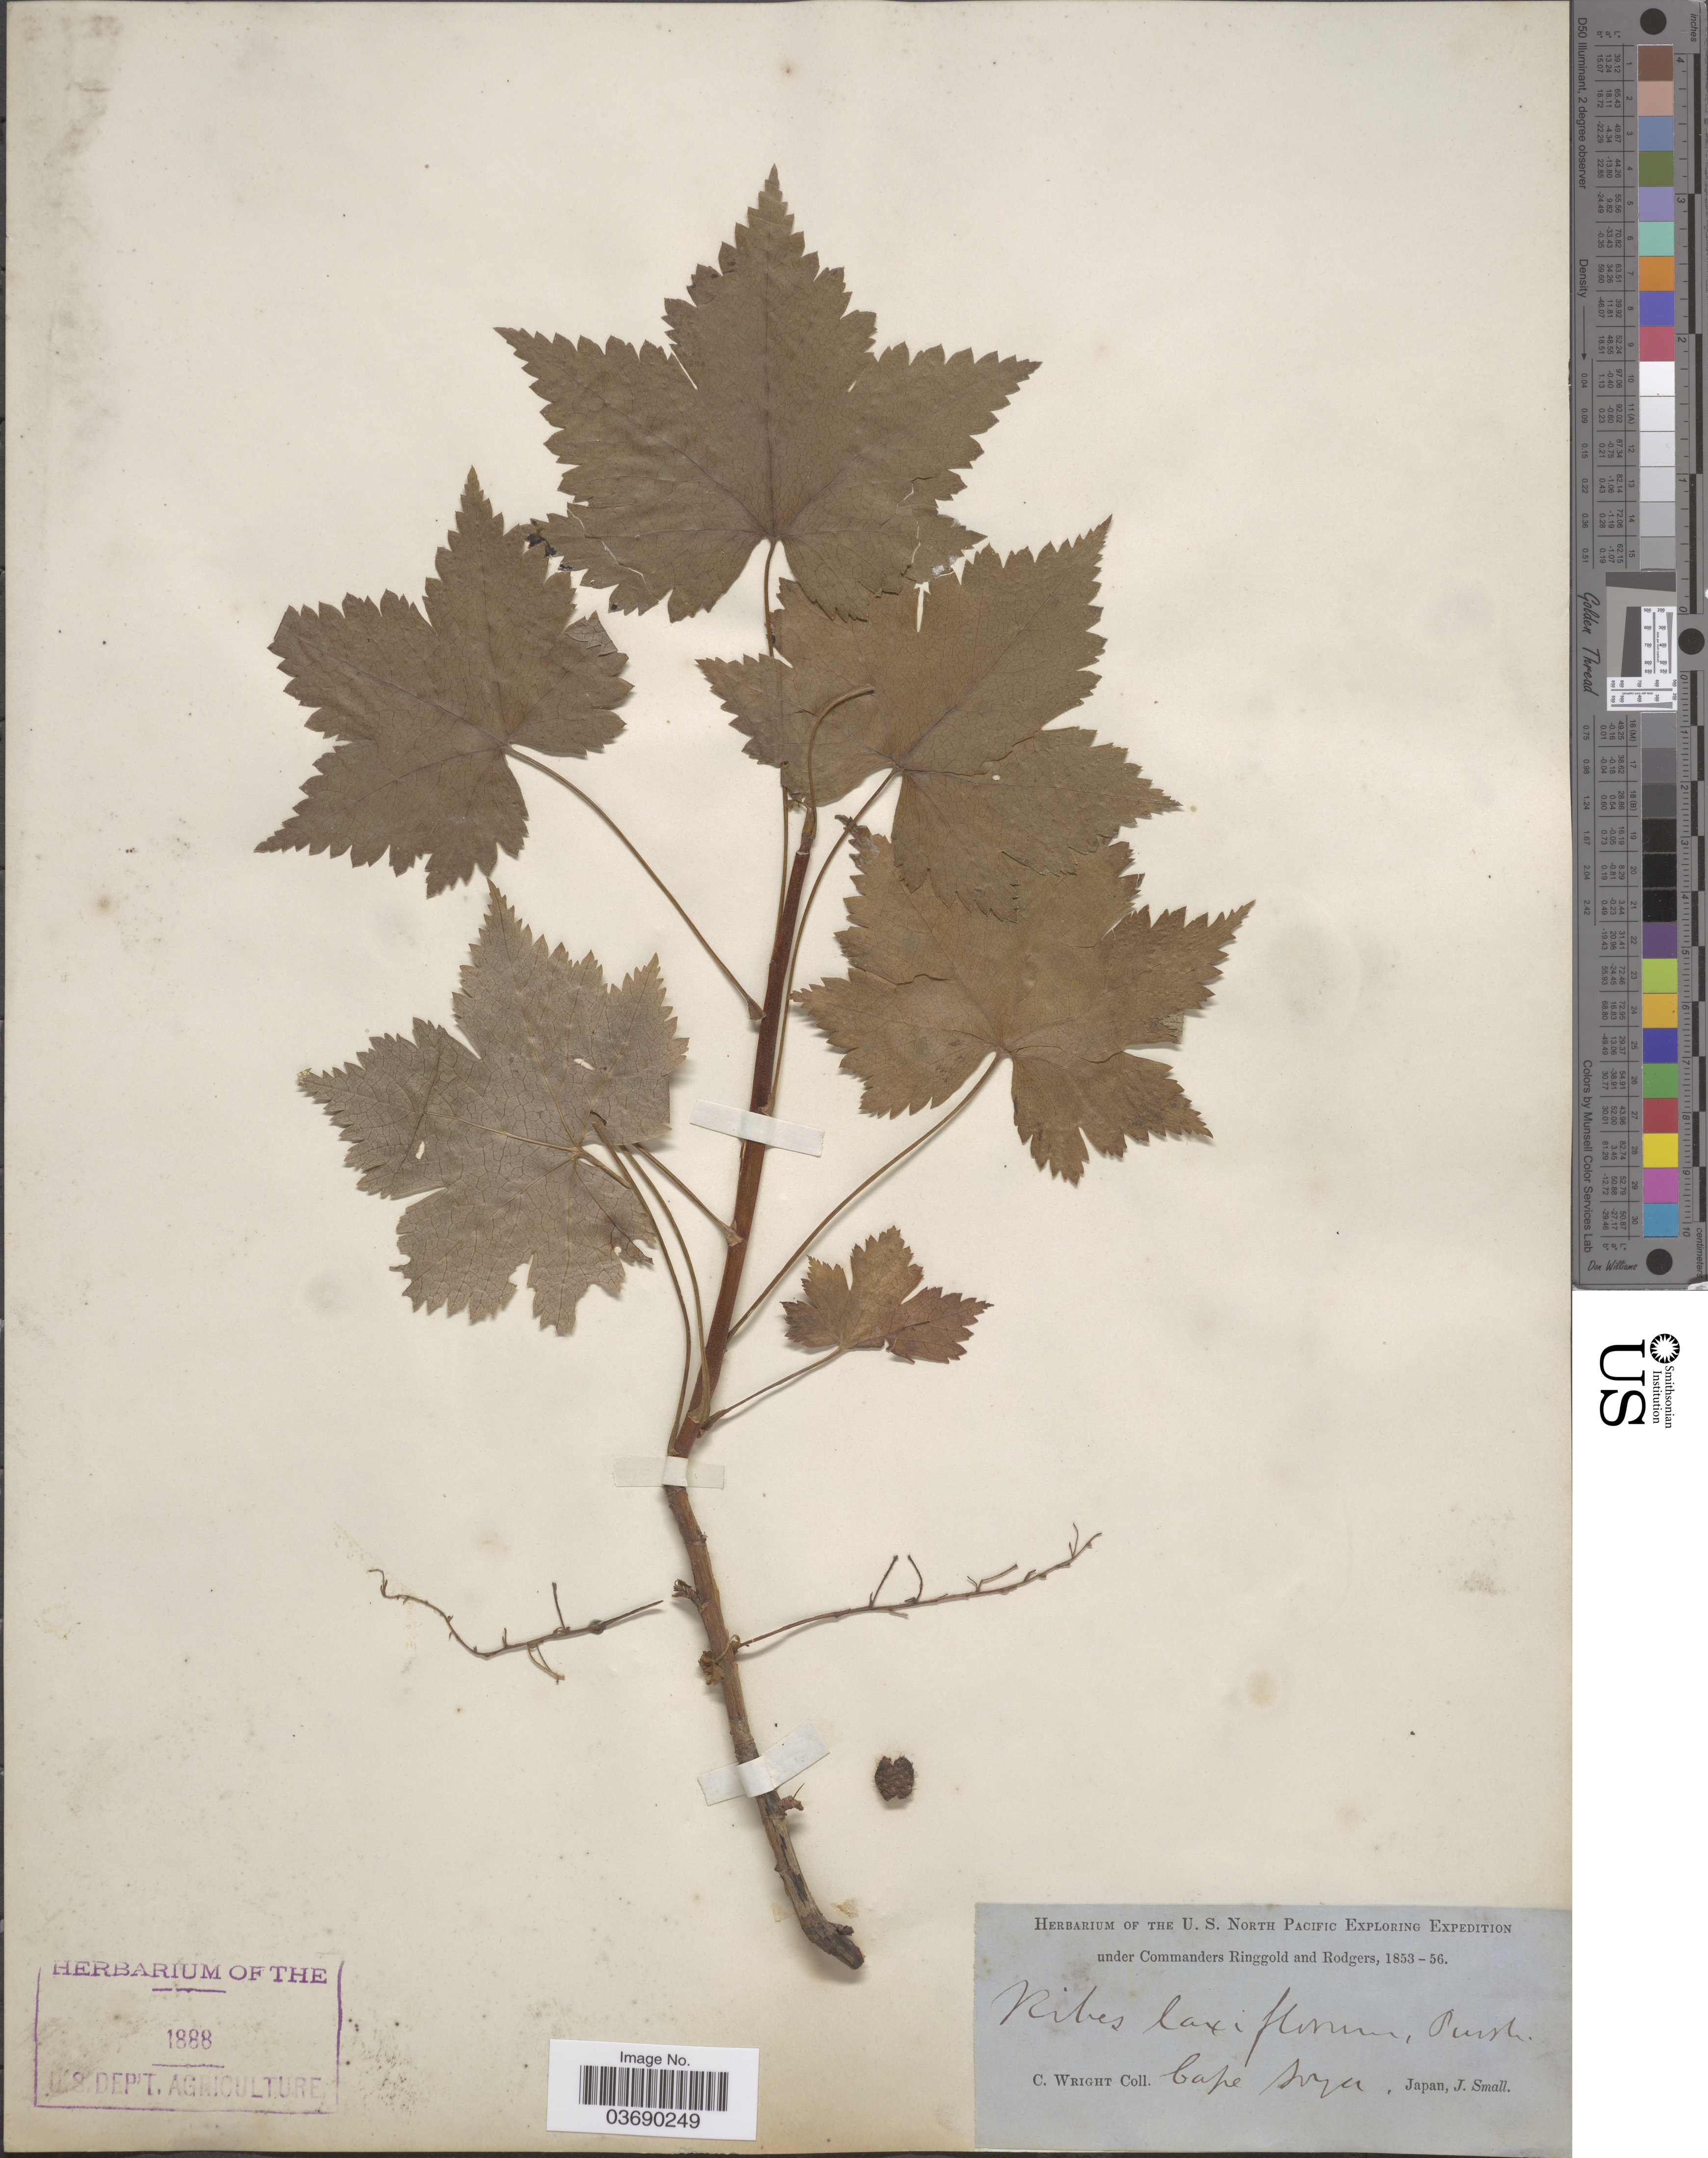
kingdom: Plantae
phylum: Tracheophyta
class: Magnoliopsida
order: Saxifragales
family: Grossulariaceae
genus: Ribes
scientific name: Ribes laxiflorum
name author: Pursh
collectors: C. Wright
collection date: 1853/1856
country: Japan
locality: Cape !.